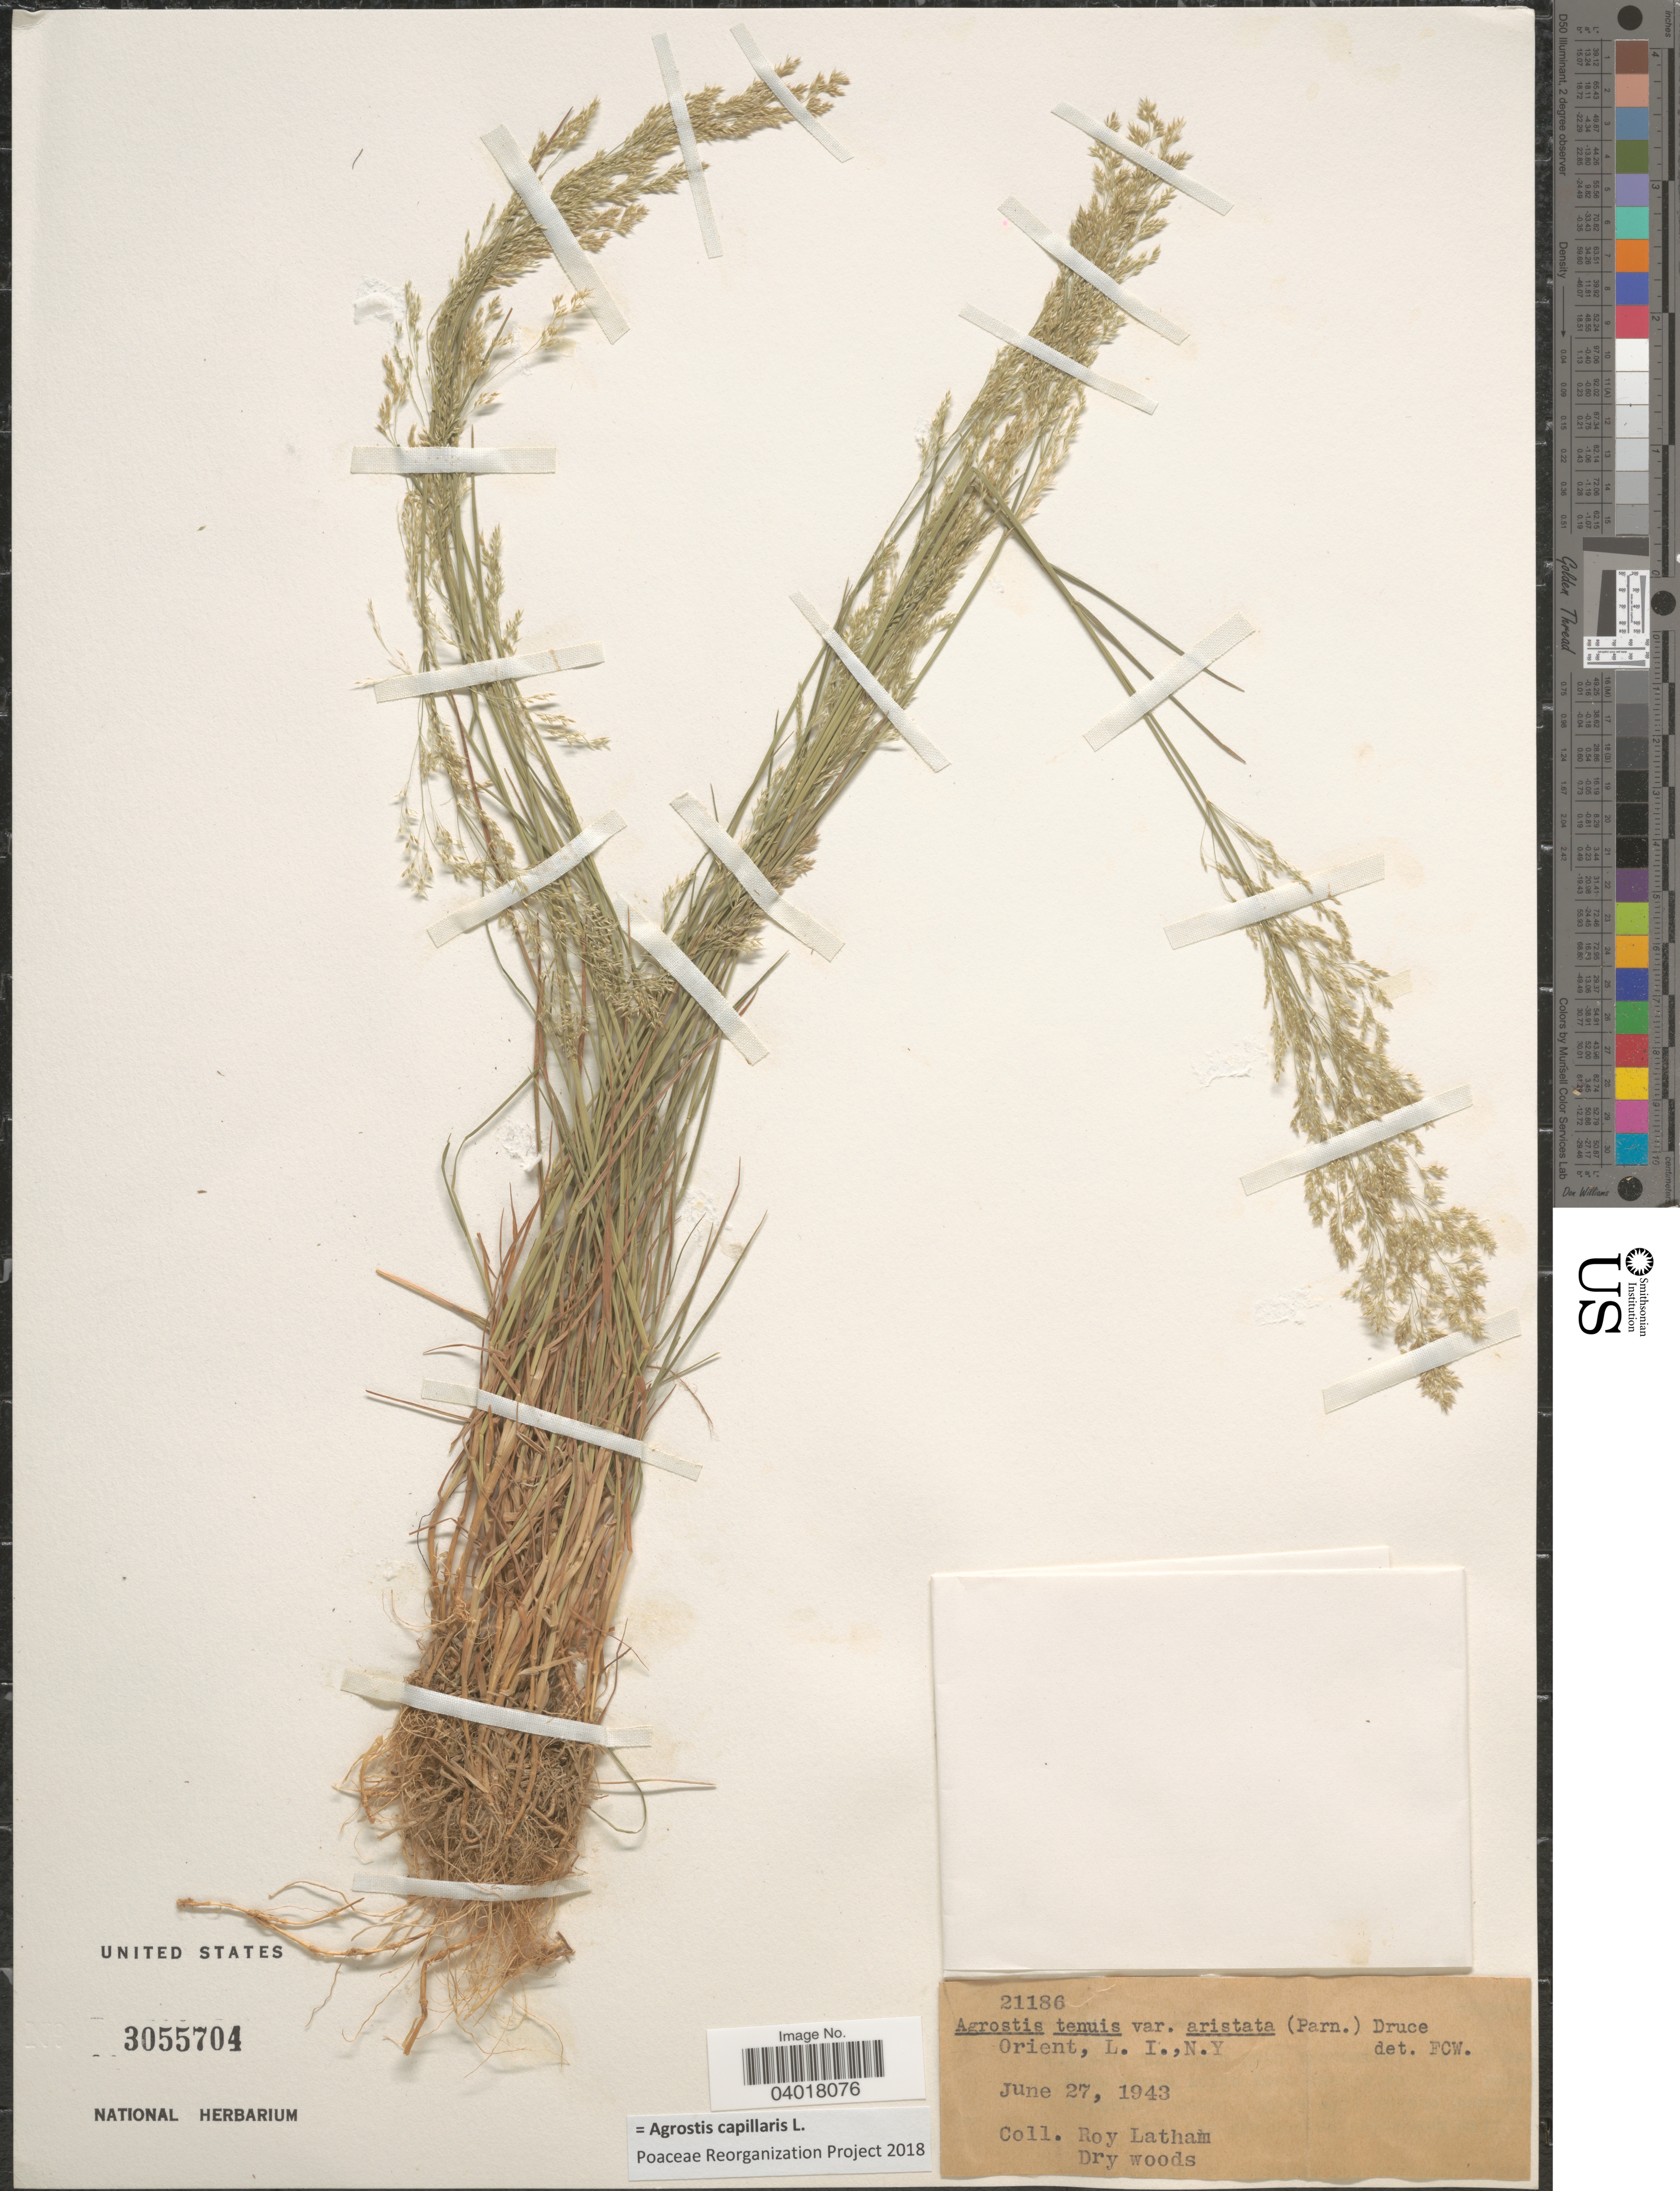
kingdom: Plantae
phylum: Tracheophyta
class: Liliopsida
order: Poales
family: Poaceae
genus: Agrostis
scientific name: Agrostis capillaris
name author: L.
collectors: R. Latham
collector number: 21186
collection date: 1943-06-27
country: United States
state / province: New York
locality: Orient, L. I.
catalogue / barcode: US 3055704